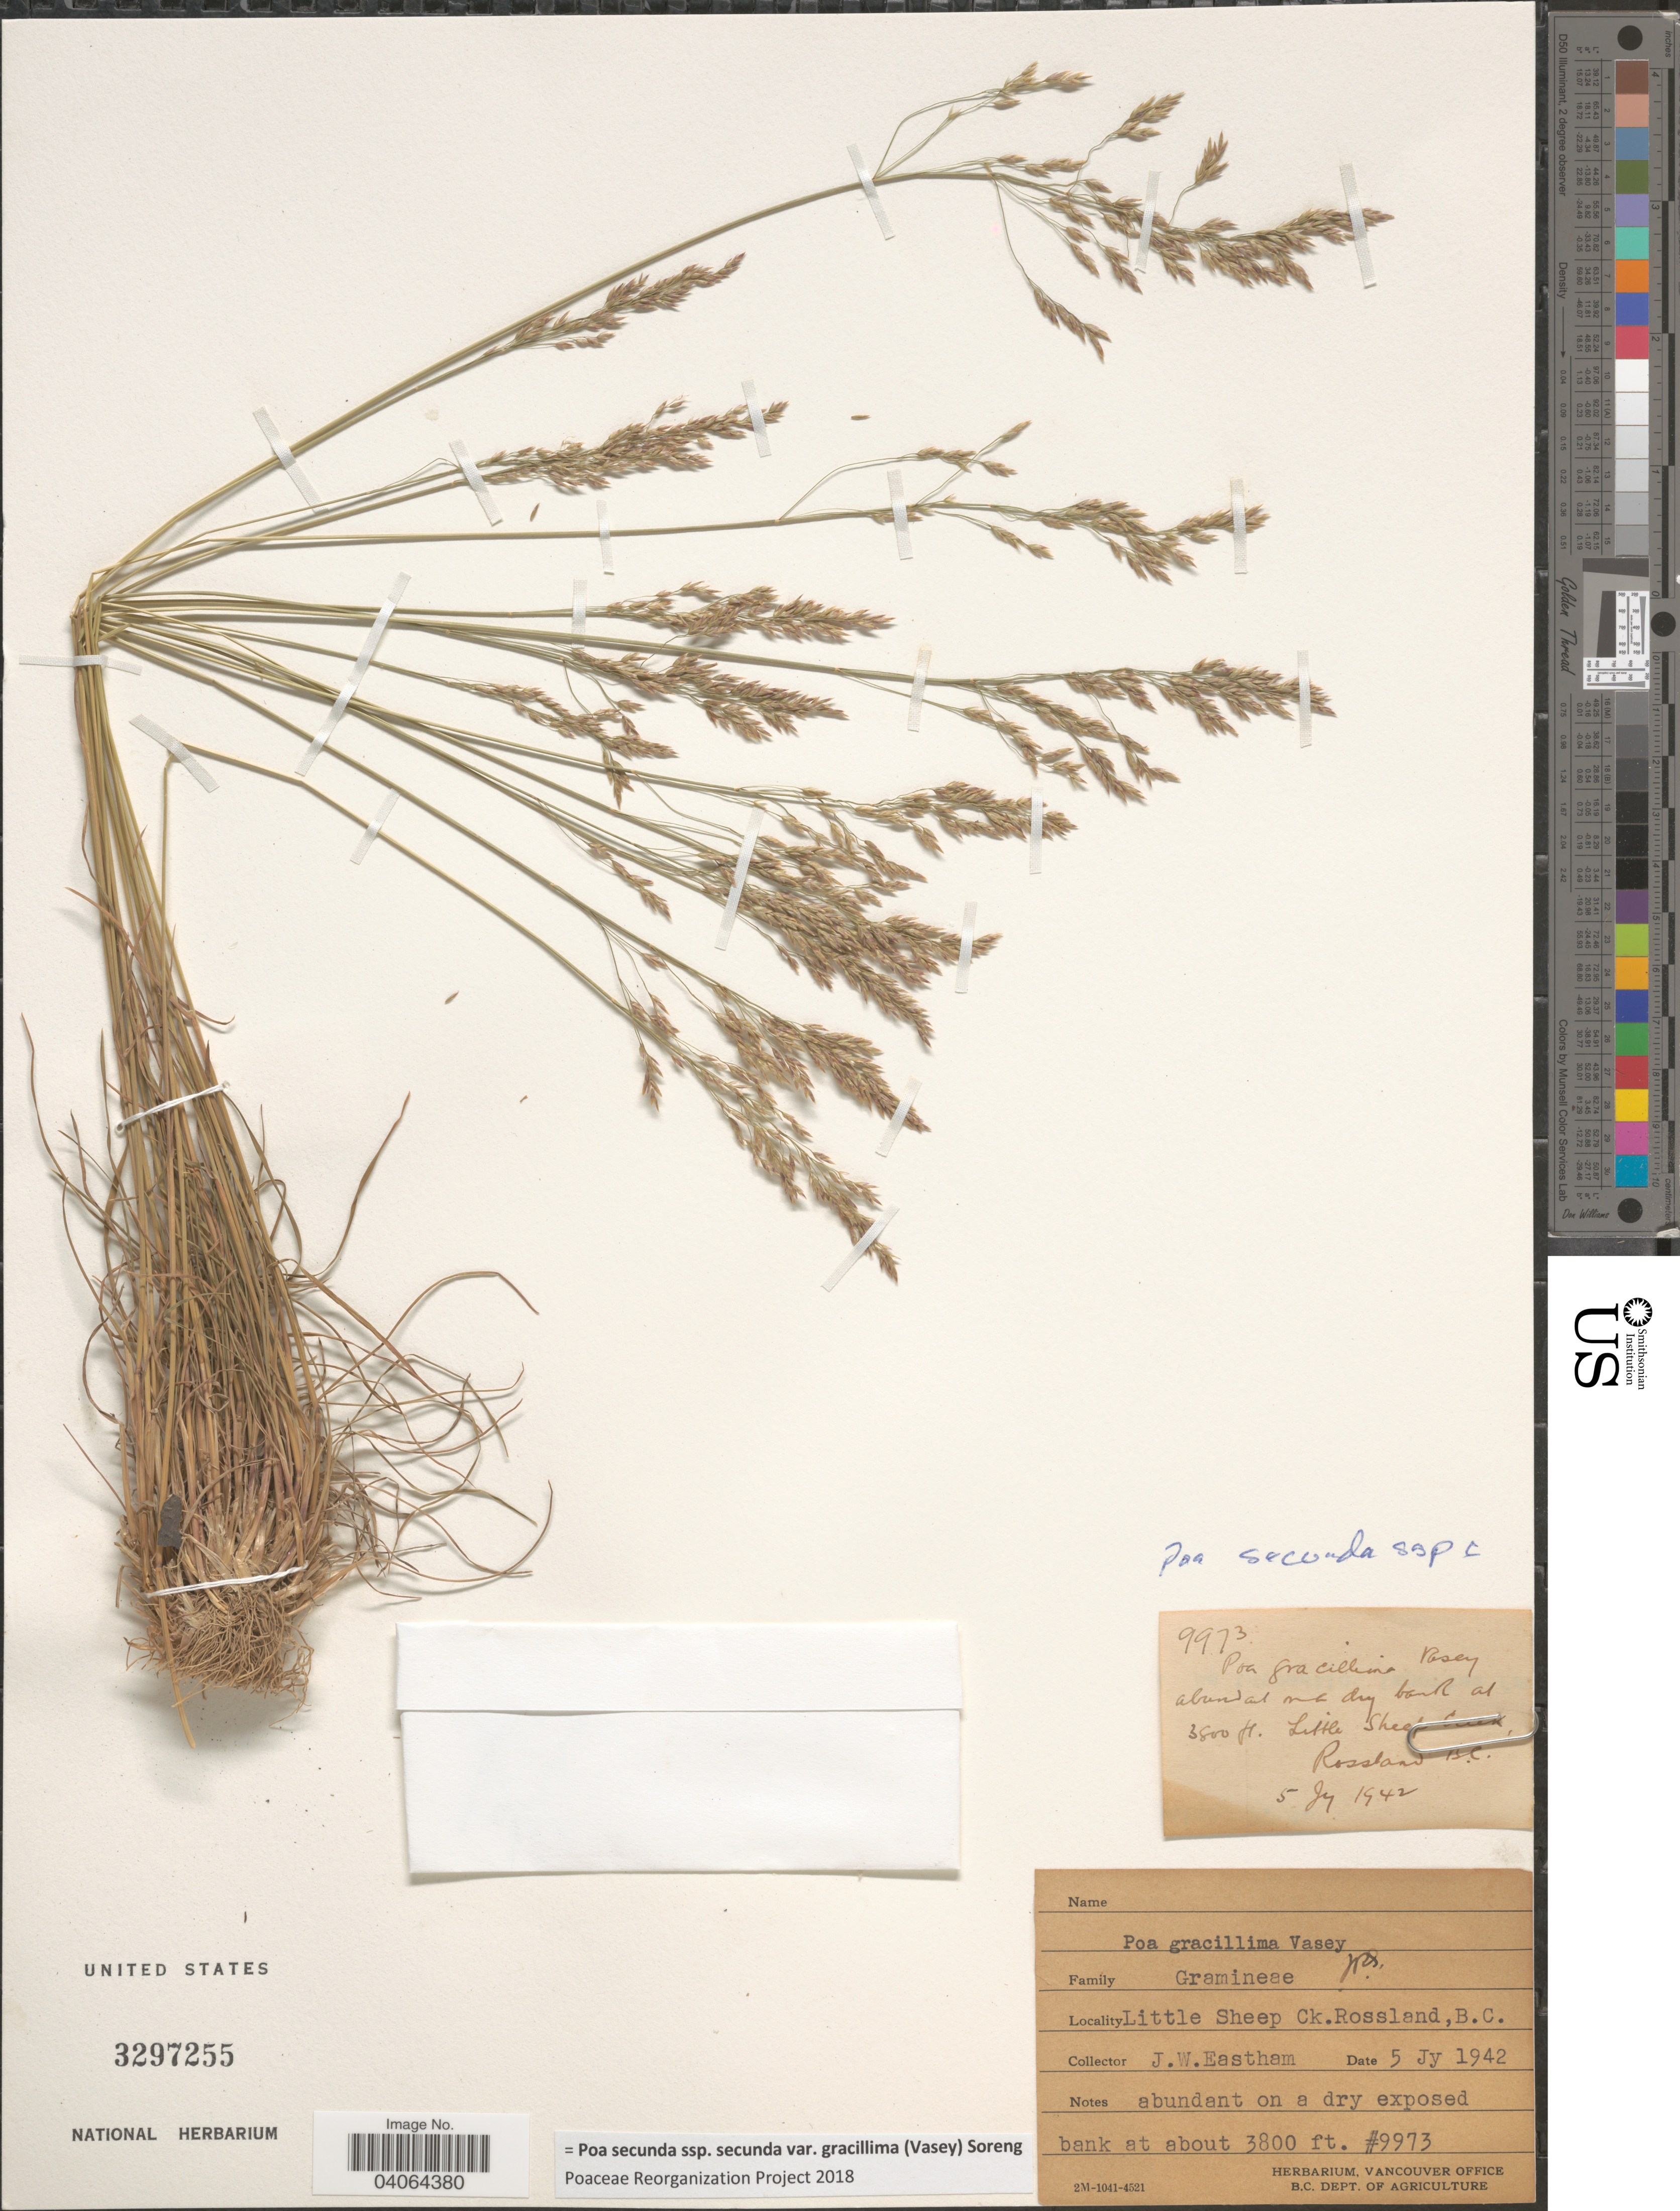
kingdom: Plantae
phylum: Tracheophyta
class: Liliopsida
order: Poales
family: Poaceae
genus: Poa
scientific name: Poa secunda subsp. secunda var. gracillima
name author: (Vasey) Soreng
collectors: J. Eastham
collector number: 9973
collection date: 1942-07-05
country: Canada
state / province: British Columbia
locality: Little Sheep Ck. Rossland.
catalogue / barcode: US 3297255